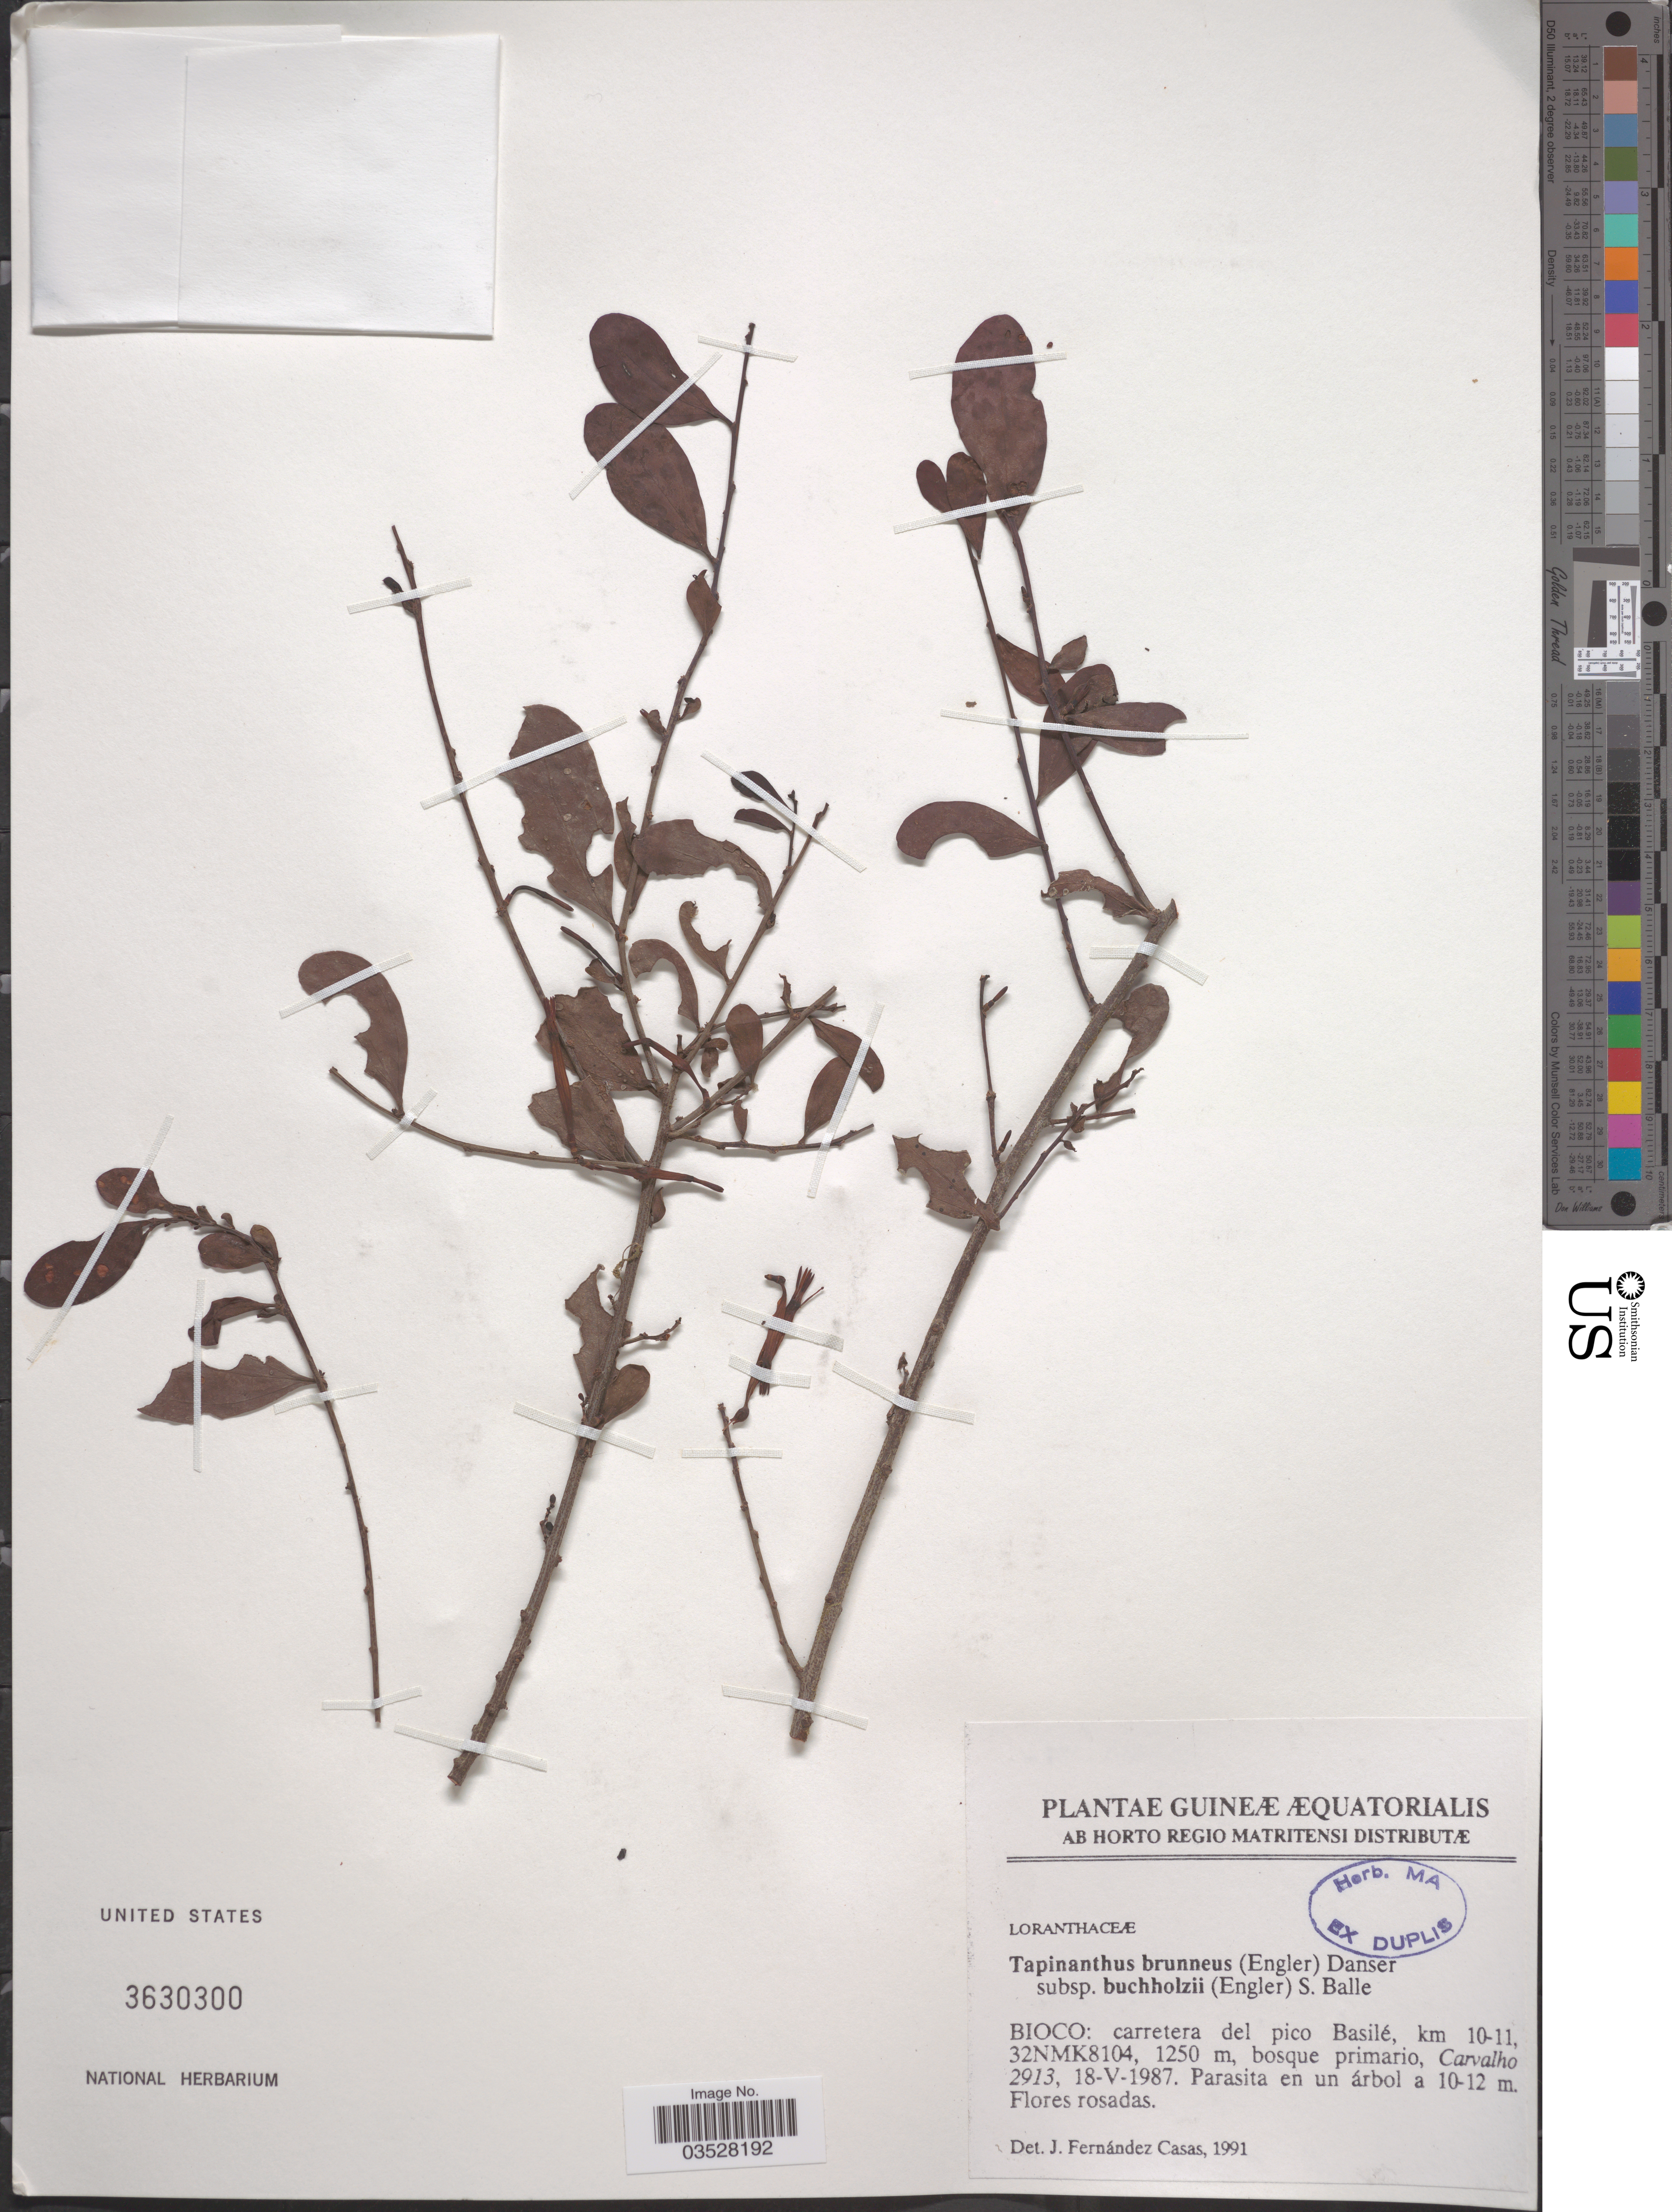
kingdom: Plantae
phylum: Tracheophyta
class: Magnoliopsida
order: Santalales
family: Loranthaceae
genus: Tapinanthus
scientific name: Tapinanthus brunneus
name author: (Engl.) Danser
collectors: Carvalho, --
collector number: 2913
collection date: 1987-05-18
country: Equatorial Guinea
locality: Guineæ Æquatorialis. Bioco: carretera del pico Basilé, km 10-11, 32NMK8104.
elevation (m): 1250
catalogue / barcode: US 3630300